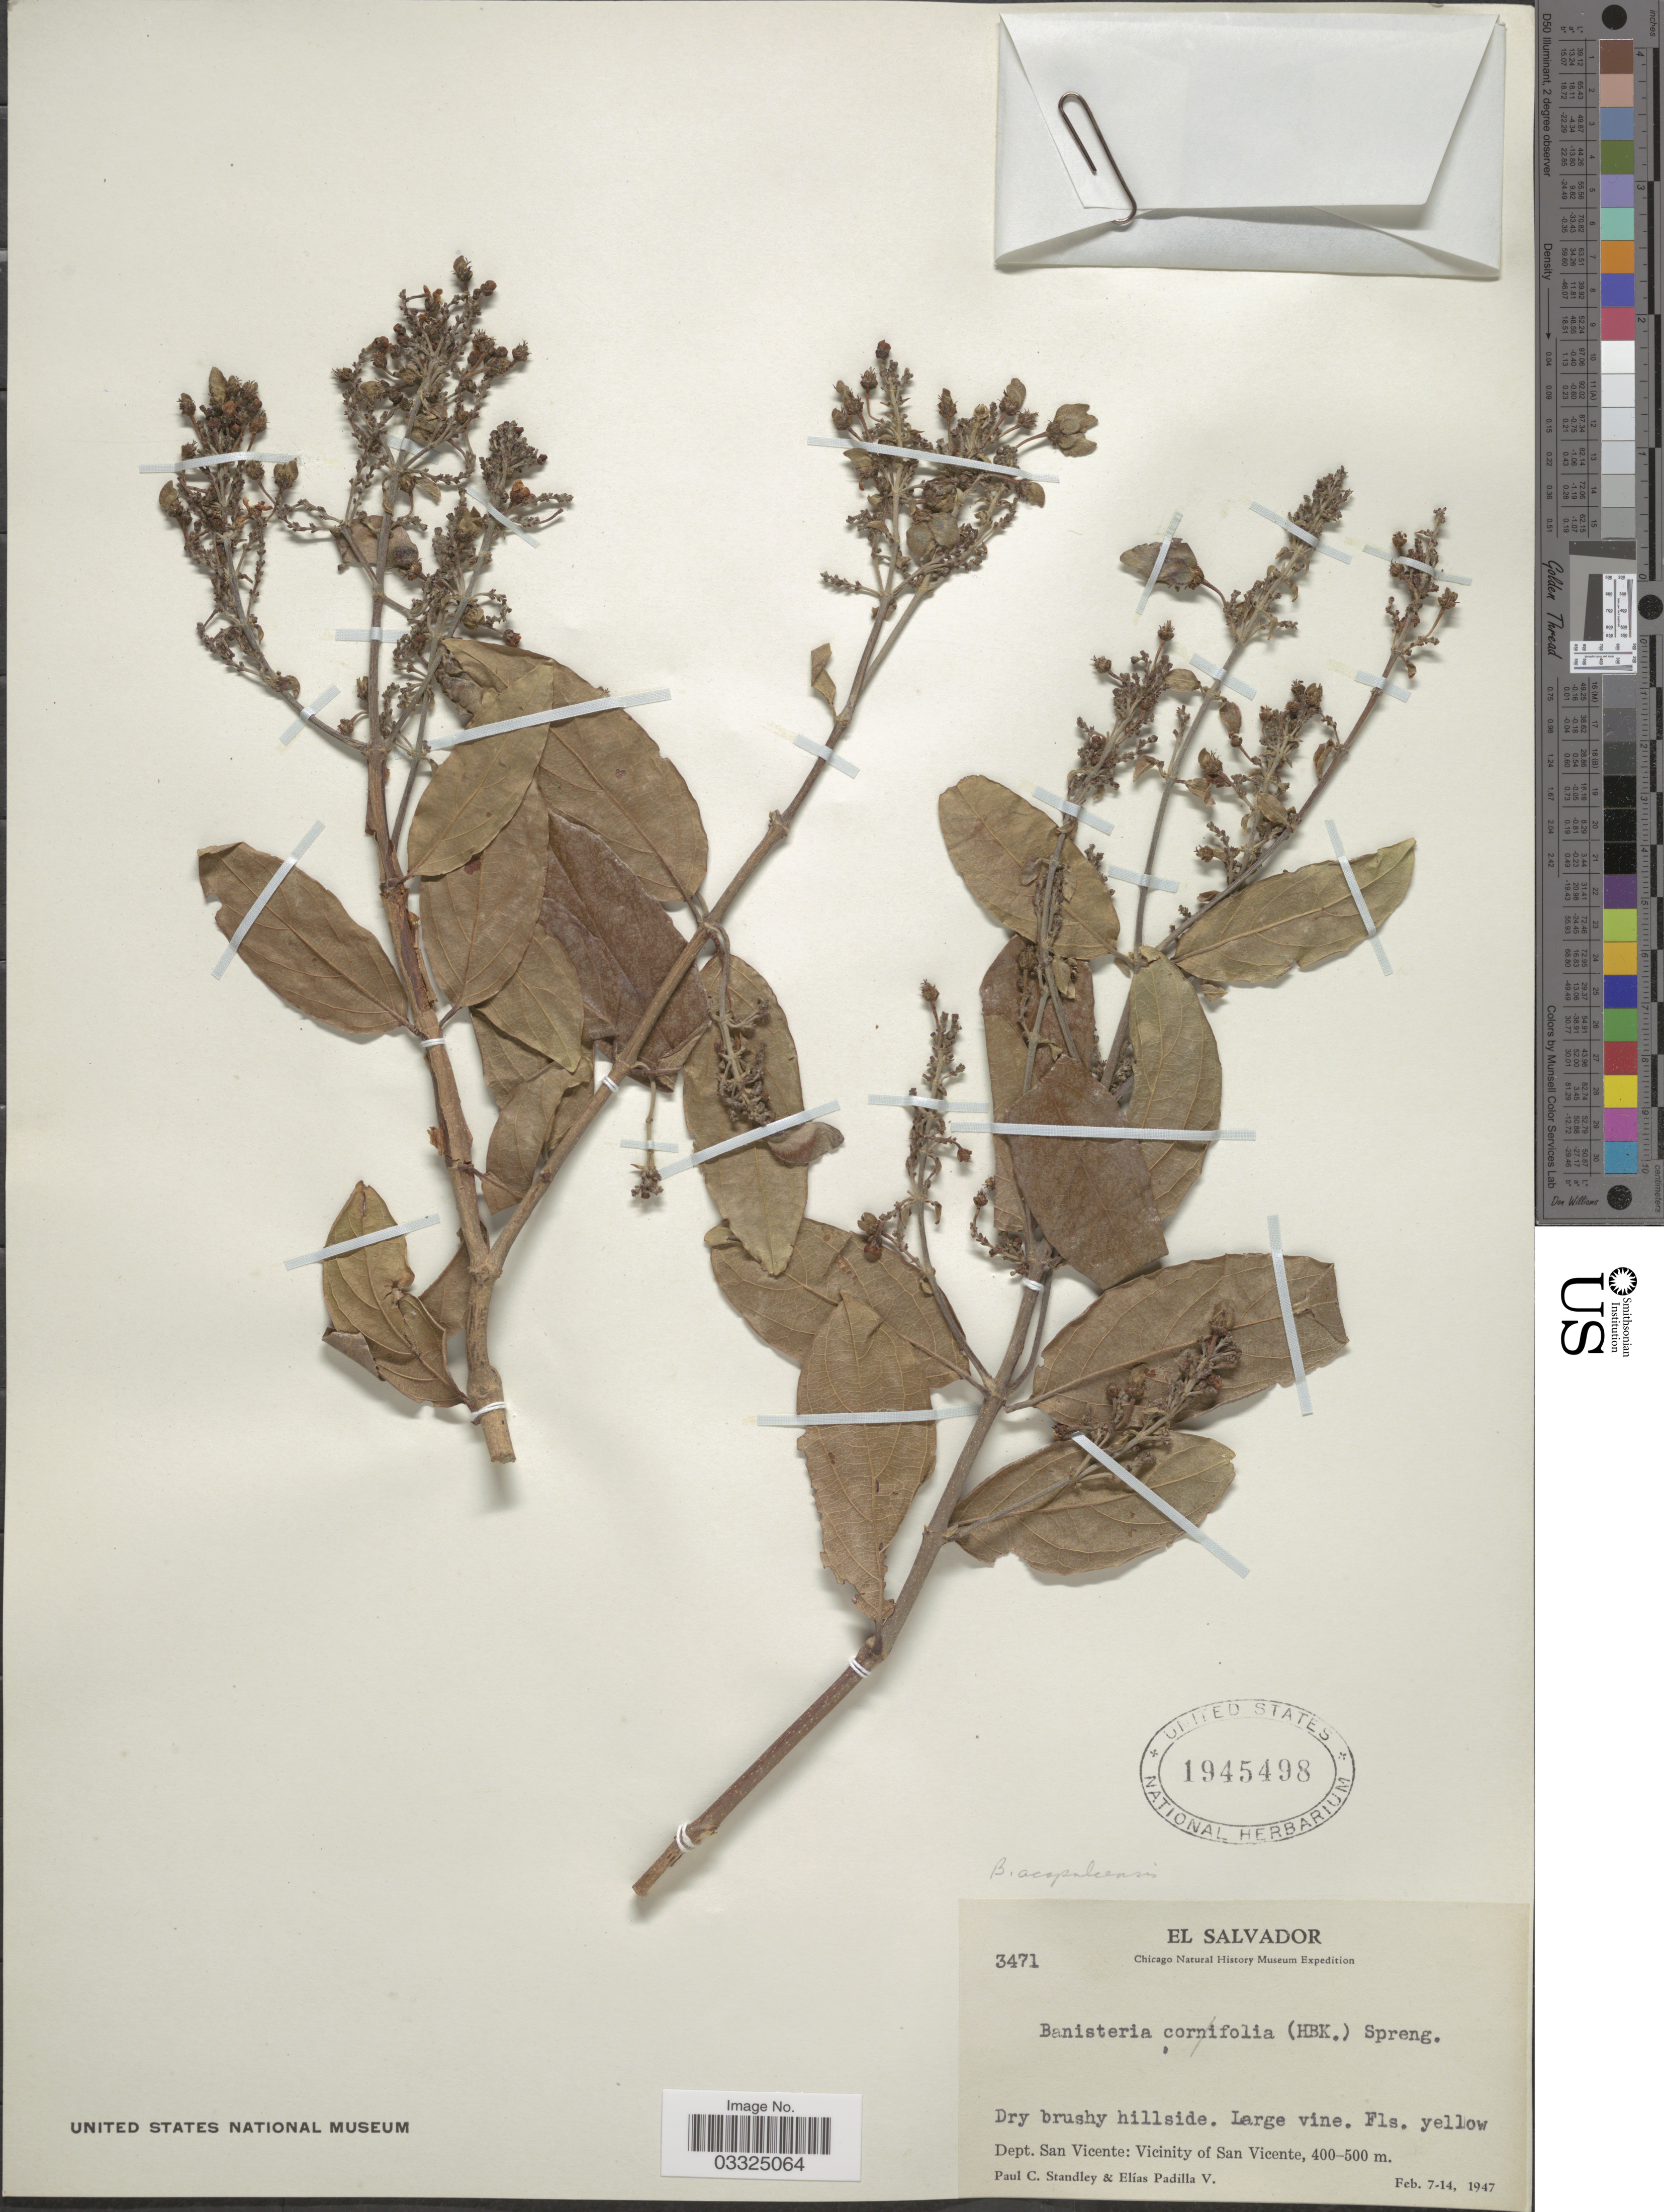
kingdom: Plantae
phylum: Tracheophyta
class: Magnoliopsida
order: Malpighiales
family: Malpighiaceae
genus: Bronwenia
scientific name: Bronwenia acapulcensis var. acapulcensis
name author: (Rose) W.R. Anderson & C. Davis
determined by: Strong, Mark T., (BOT), Smithsonian Institution - National Museum of Natural History (UNITED STATES)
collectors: P. C. Standley & E. Padilla V.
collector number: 3471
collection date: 1947-02-07/1947-02-14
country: El Salvador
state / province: San Vincente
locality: Dept. San Vicente: Vicinity of San Vicente.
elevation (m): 400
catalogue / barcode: US 1945498